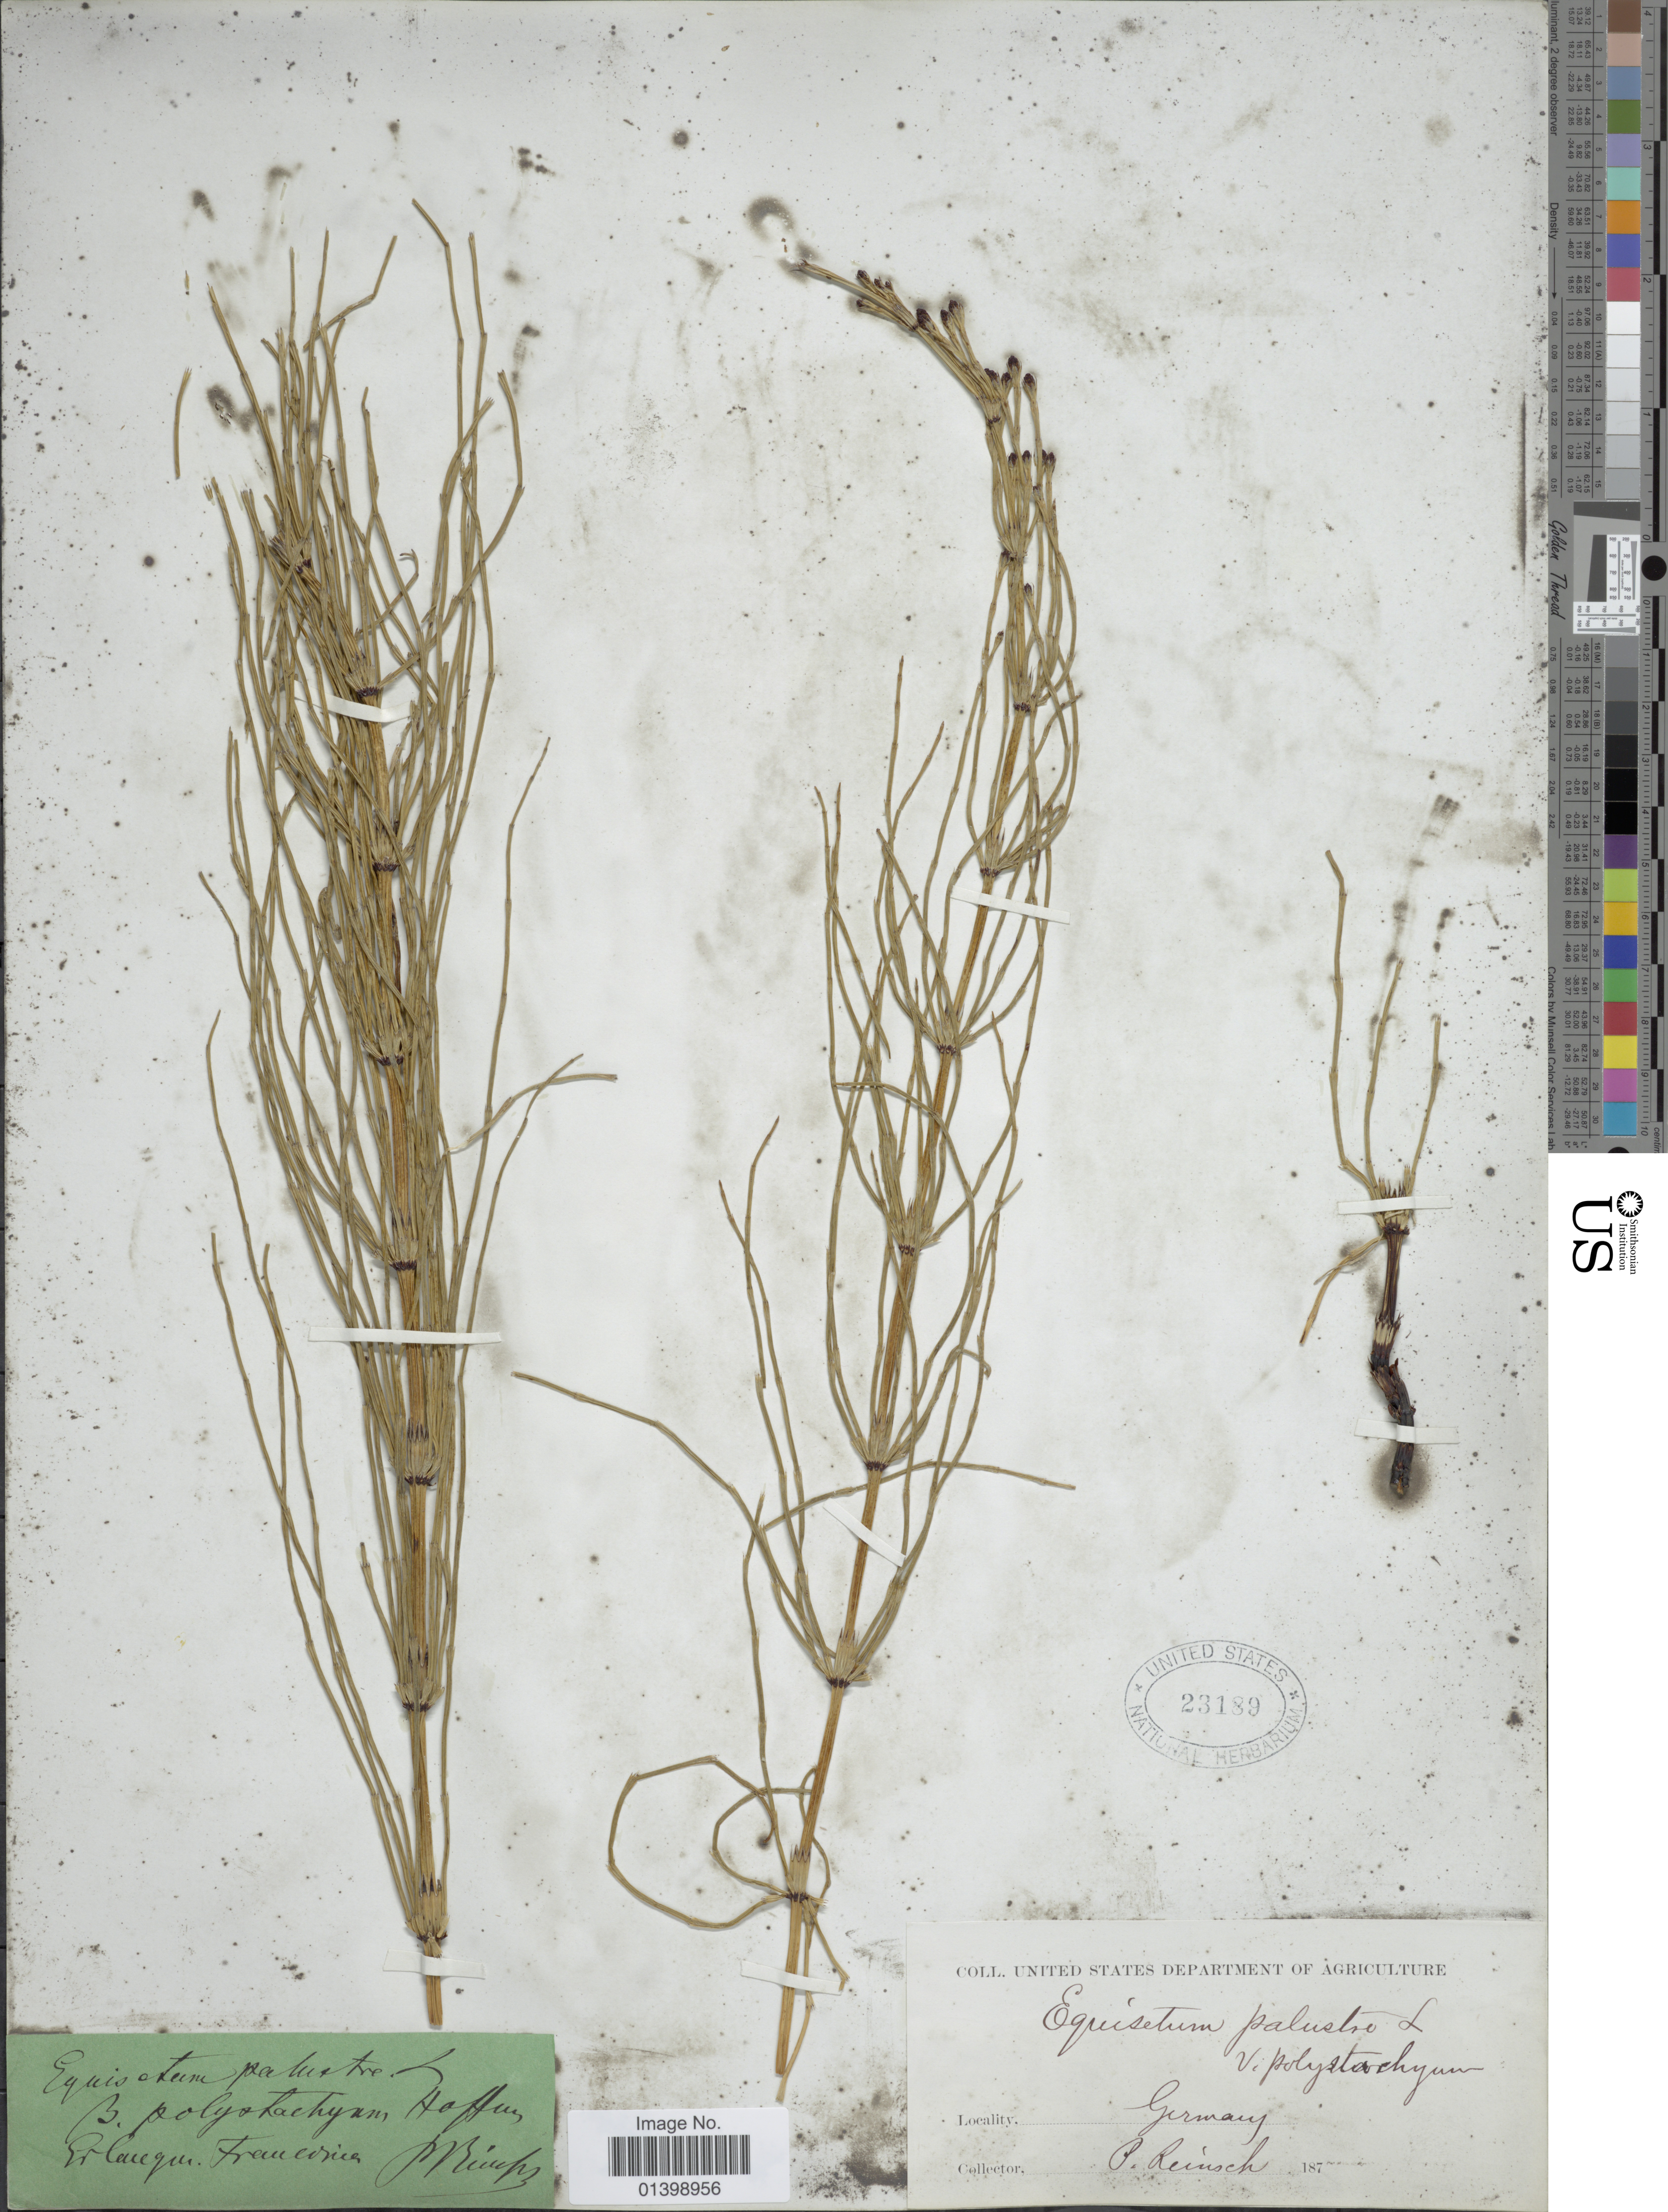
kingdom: Plantae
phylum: Tracheophyta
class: Polypodiopsida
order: Equisetales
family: Equisetaceae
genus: Equisetum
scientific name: Equisetum palustre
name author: L.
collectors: P.F. Reinsch (herbarium)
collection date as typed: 187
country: Germany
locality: Erlangen Fraud [illegible text]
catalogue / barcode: US 23189